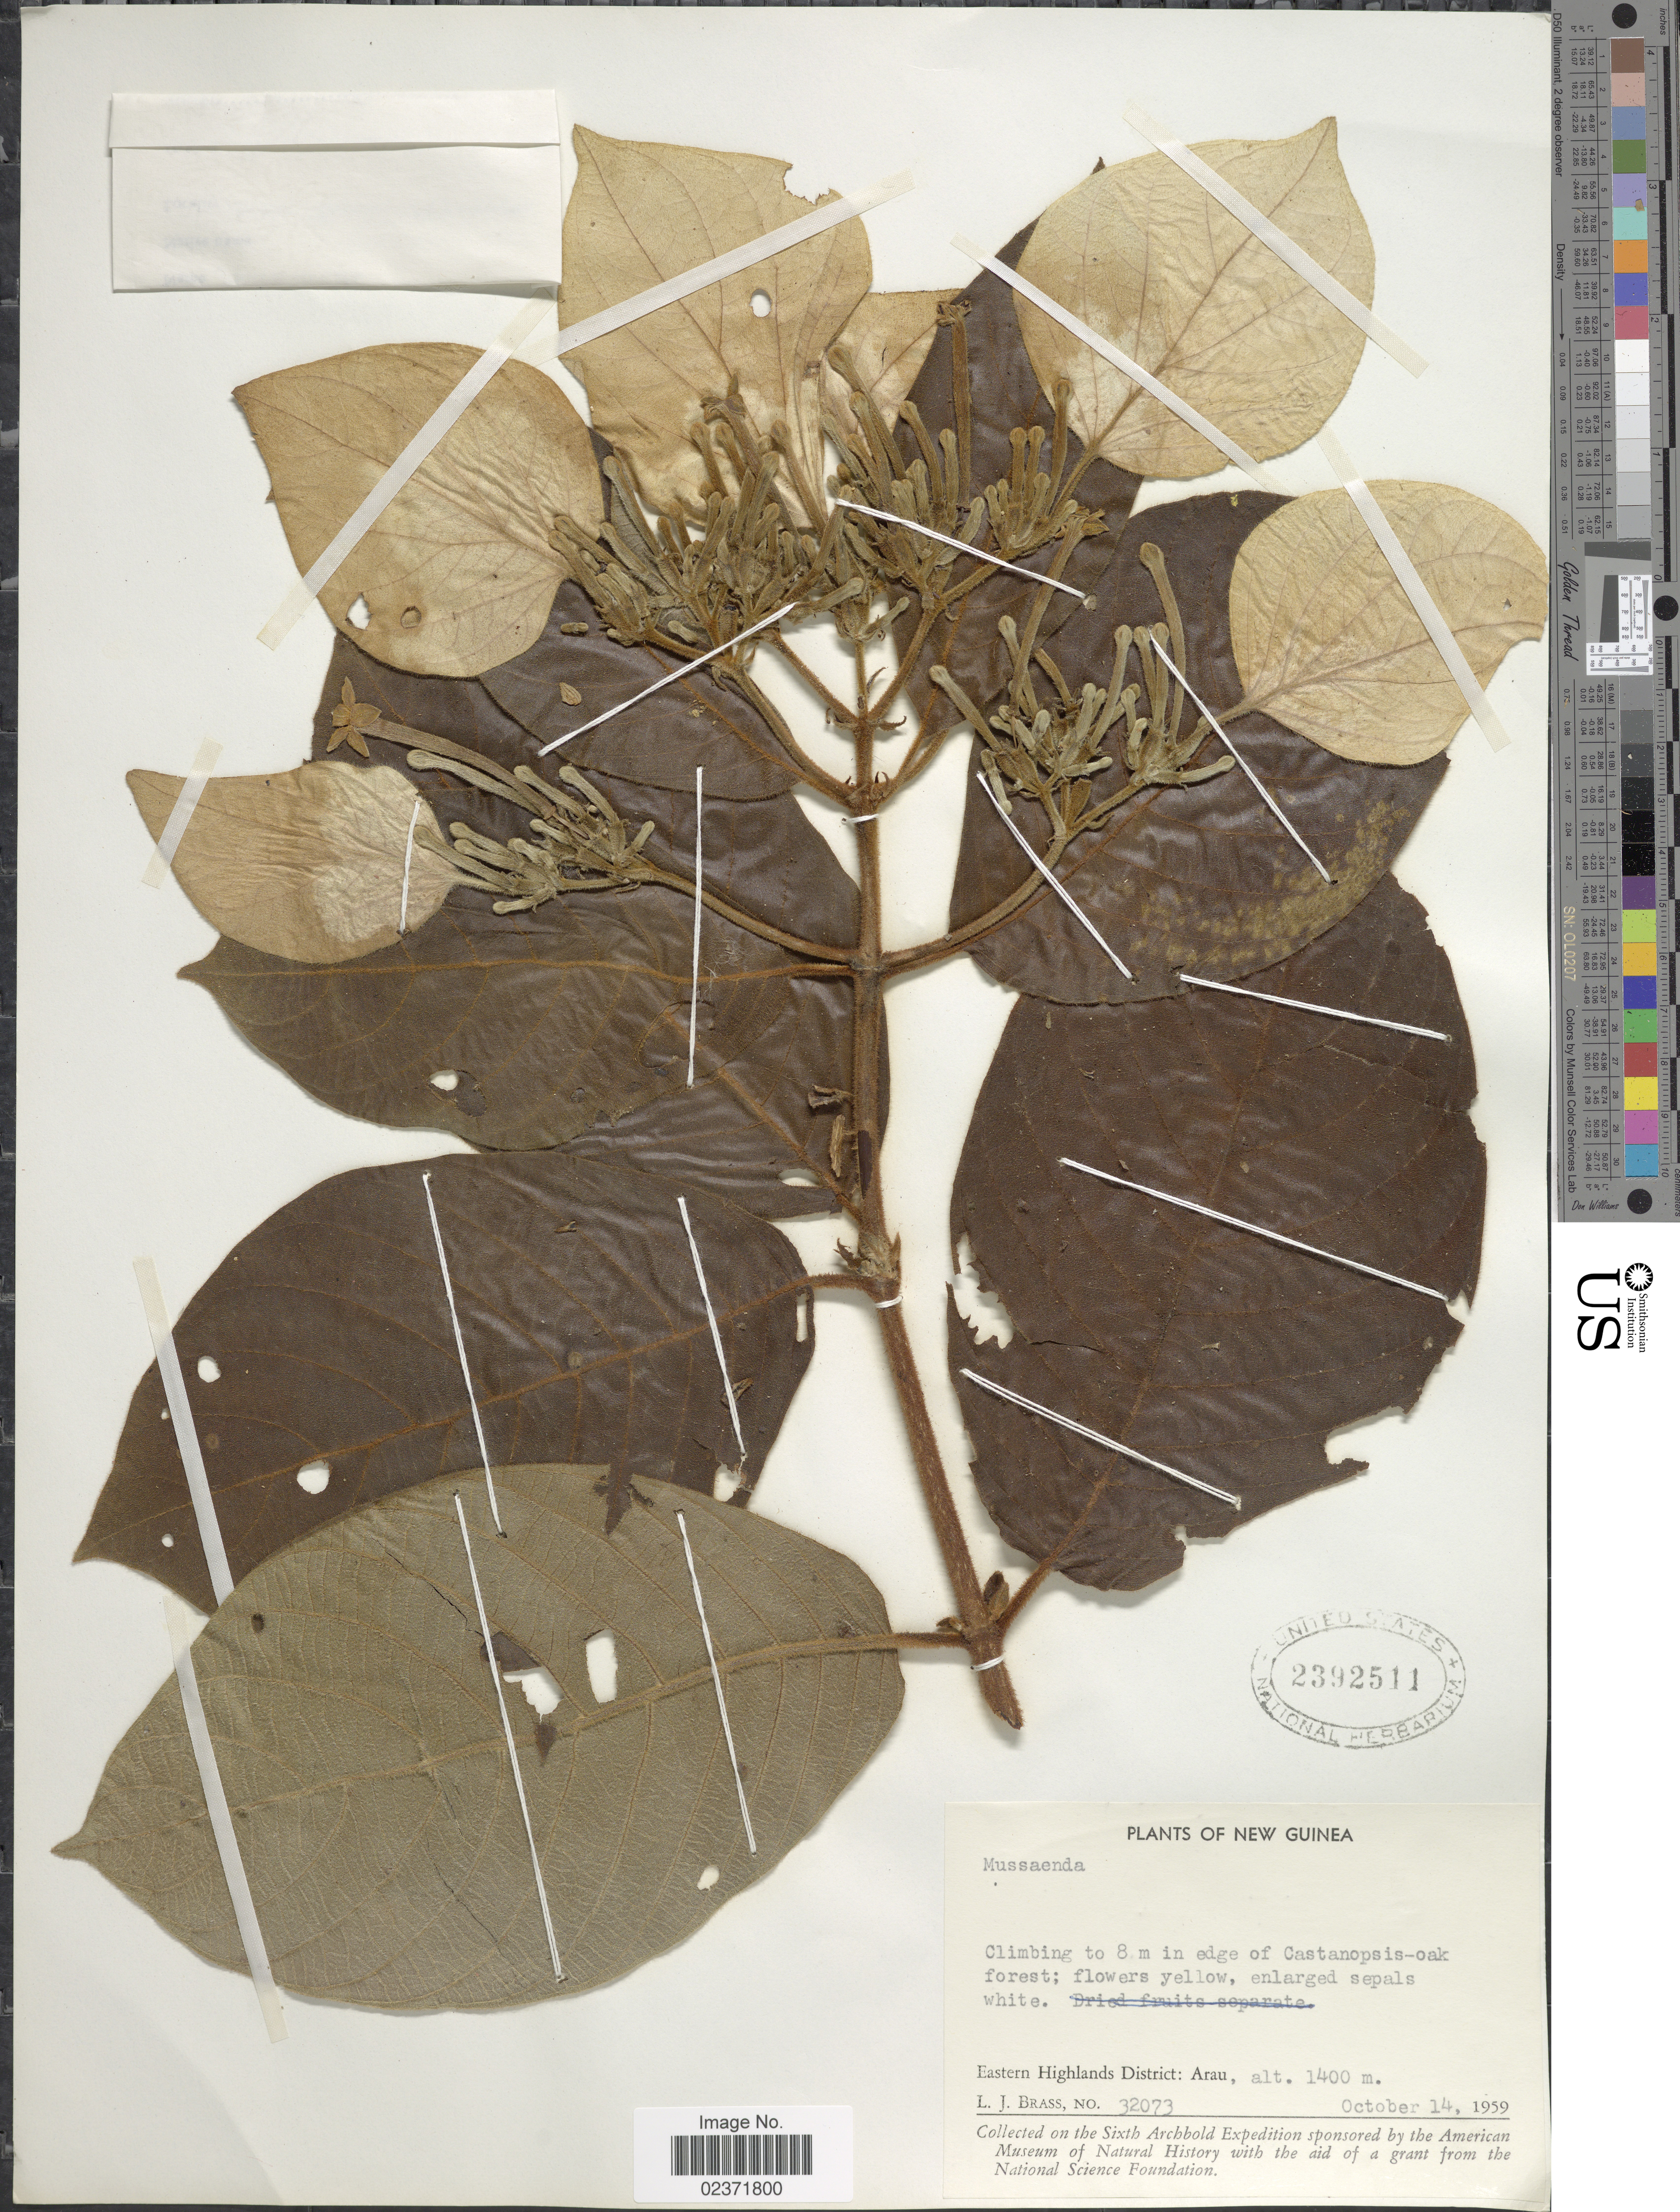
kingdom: Plantae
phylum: Tracheophyta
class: Magnoliopsida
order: Gentianales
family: Rubiaceae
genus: Mussaenda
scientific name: Mussaenda sp.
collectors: L. J. Brass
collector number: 32073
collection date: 1959-10-14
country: Papua New Guinea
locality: New Guinea, Eastern Highlands District: Arau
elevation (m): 1400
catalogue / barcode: US 2392511